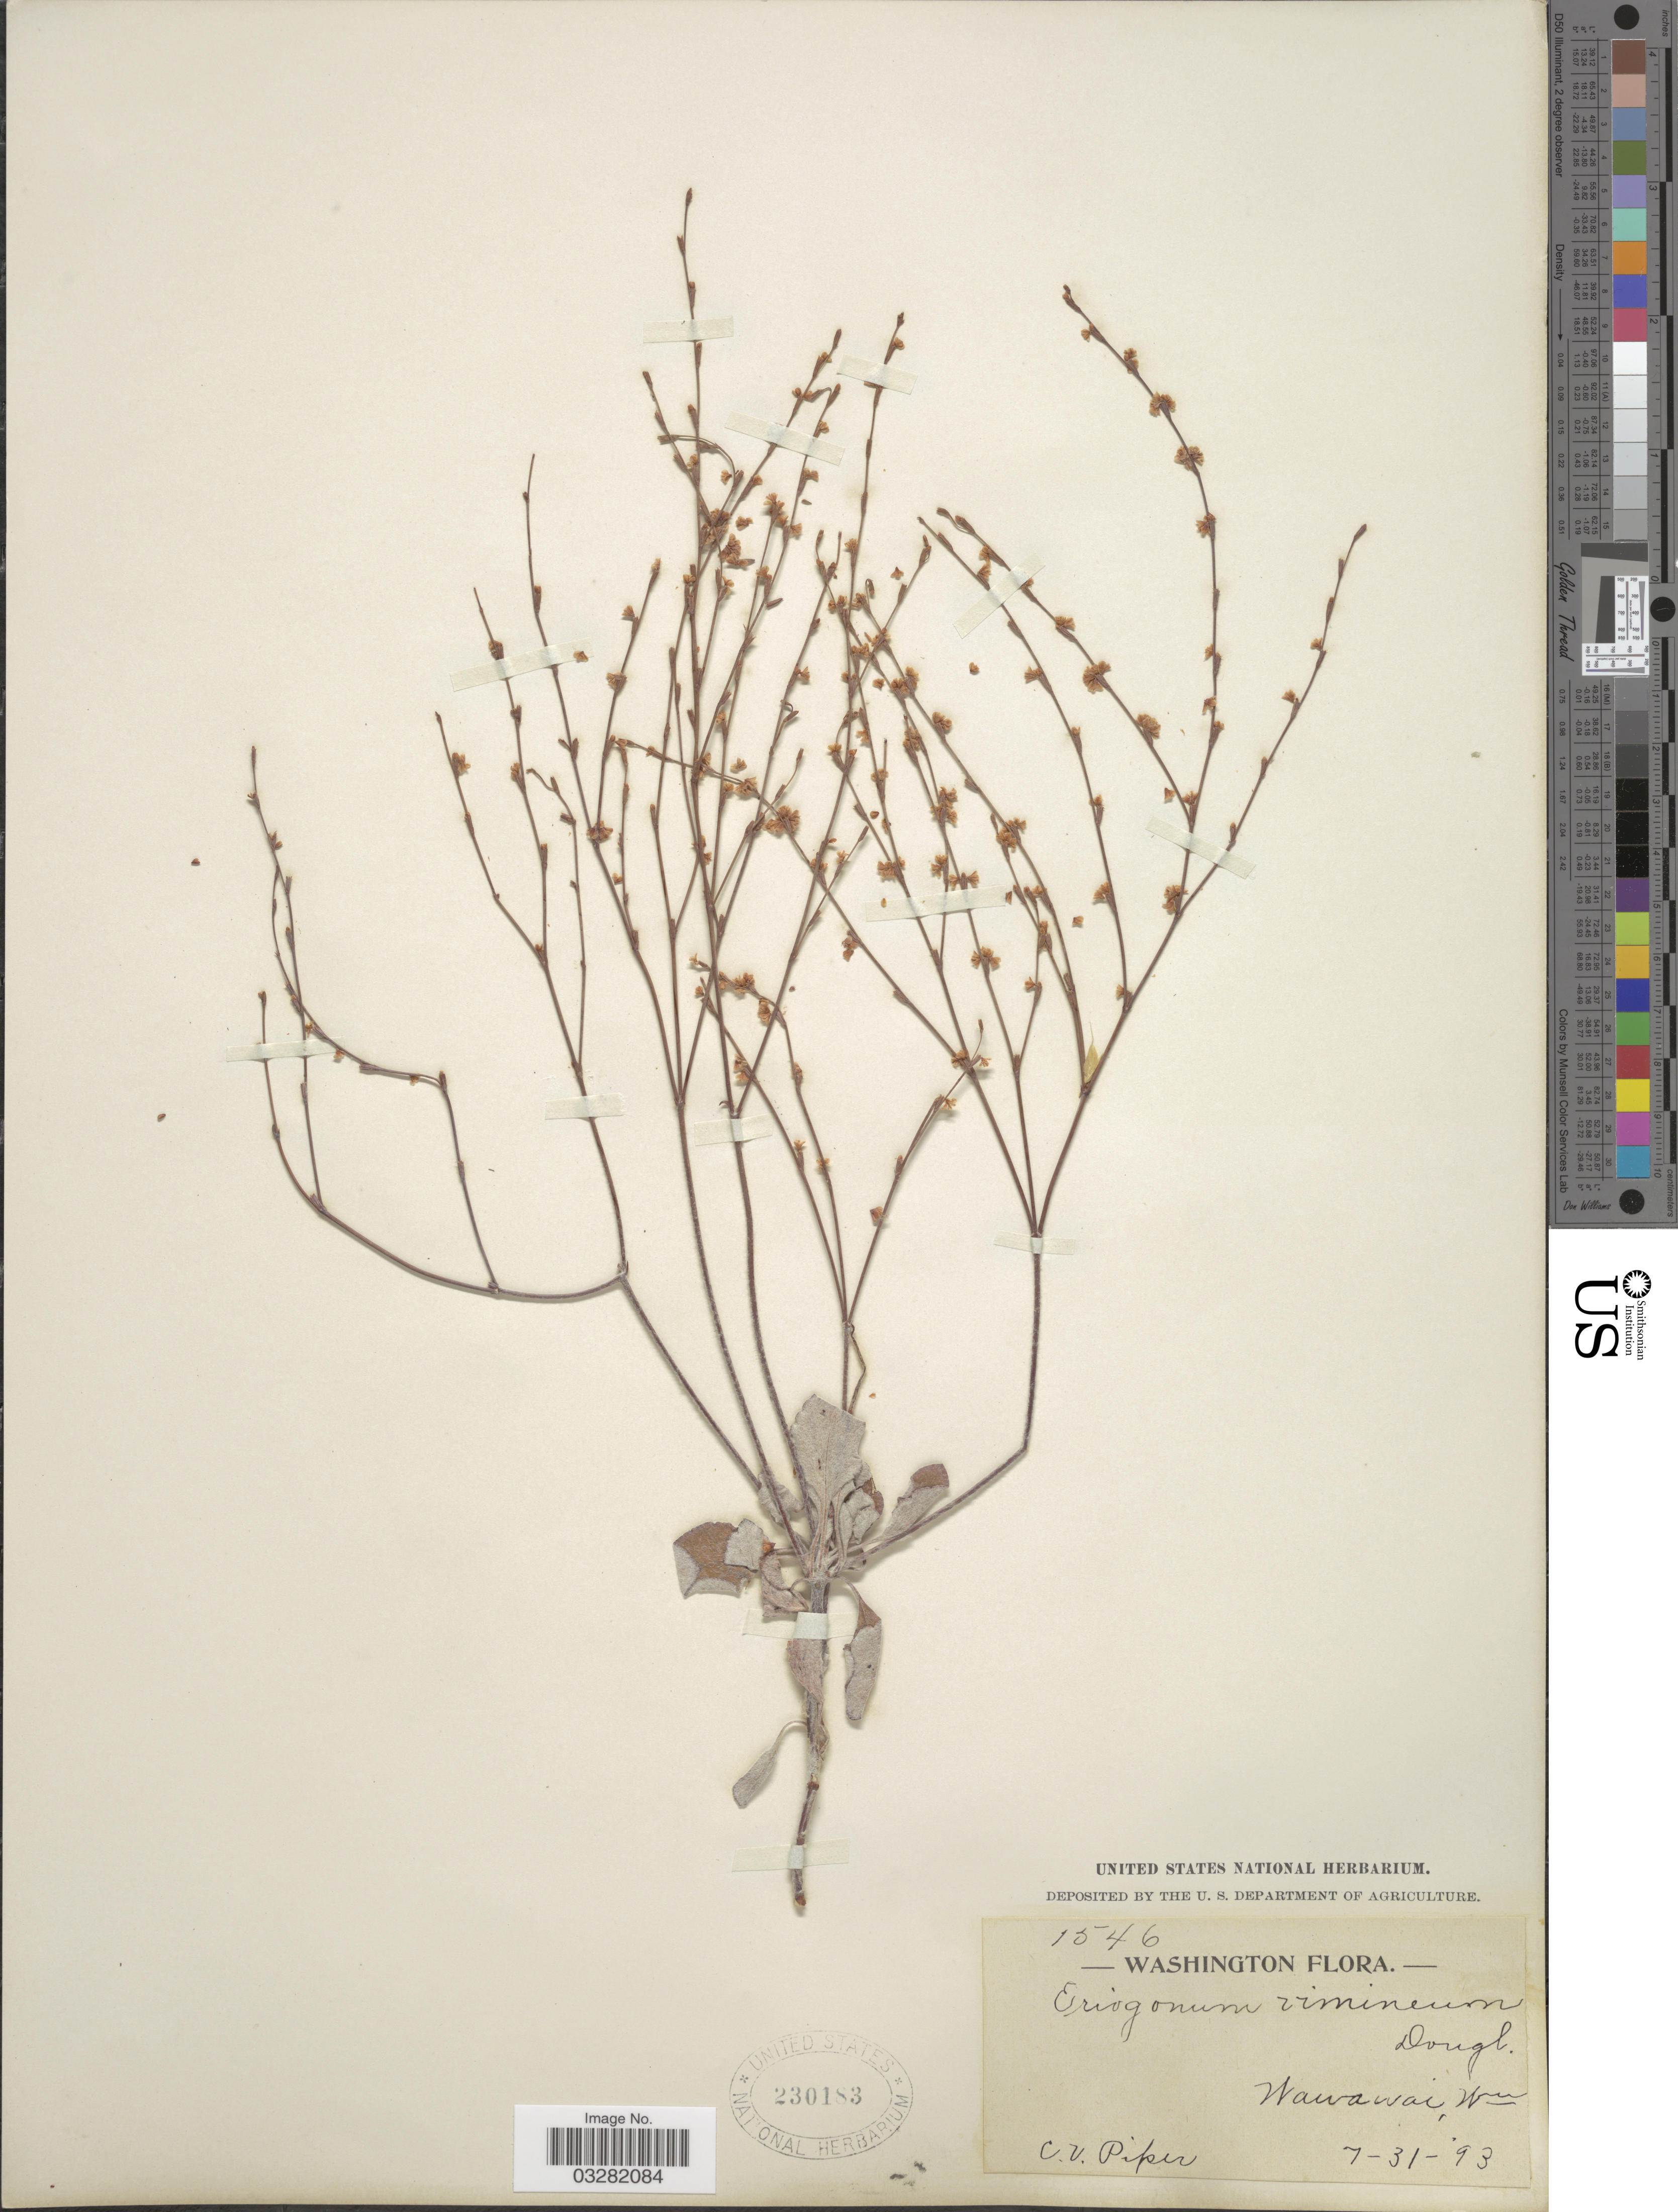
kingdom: Plantae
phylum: Tracheophyta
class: Magnoliopsida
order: Caryophyllales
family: Polygonaceae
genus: Eriogonum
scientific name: Eriogonum vimineum var. vimineum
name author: Douglas ex Benth.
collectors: C. V. Piper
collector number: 1546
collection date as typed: Transcribed d/m/y: 31/7/93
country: United States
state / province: Washington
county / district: Whitman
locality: Wawawai.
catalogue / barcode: US 230183